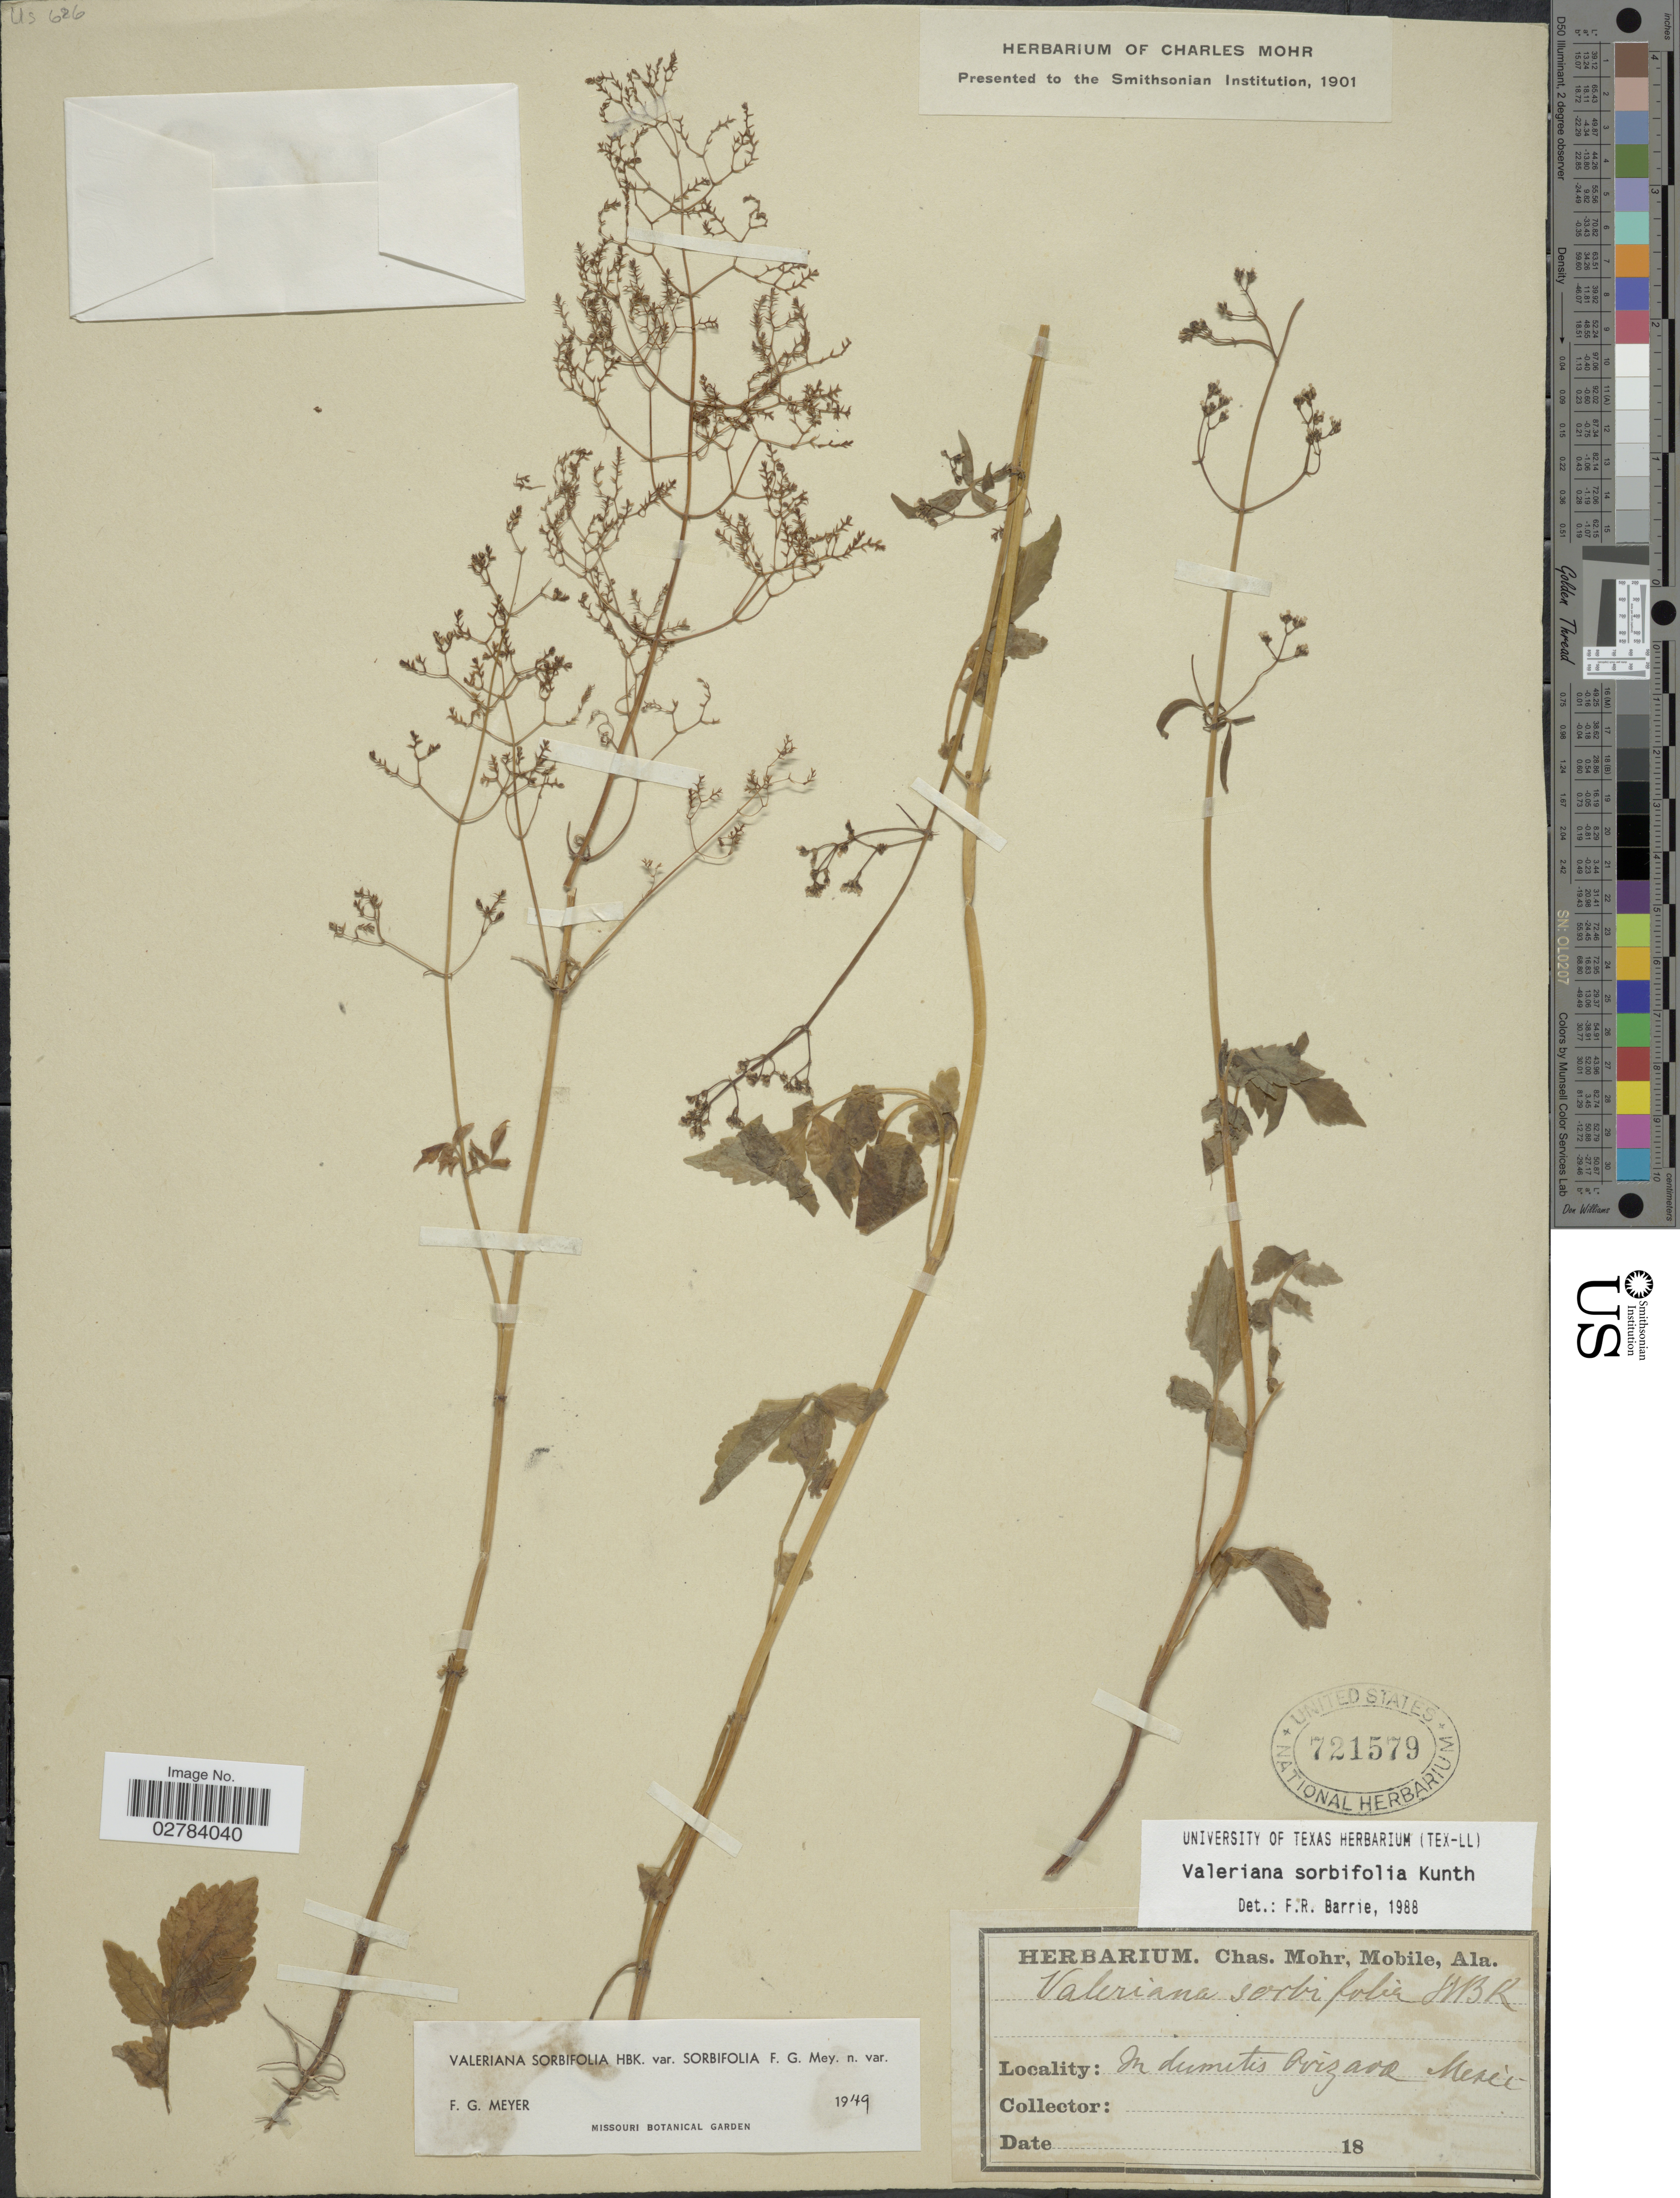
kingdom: Plantae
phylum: Tracheophyta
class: Magnoliopsida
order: Dipsacales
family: Caprifoliaceae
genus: Valeriana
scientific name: Valeriana sorbifolia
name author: Kunth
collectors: ex herb. Charles Mohr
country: Mexico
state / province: Veracruz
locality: In dumitis Orizaba.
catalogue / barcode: US 7251579